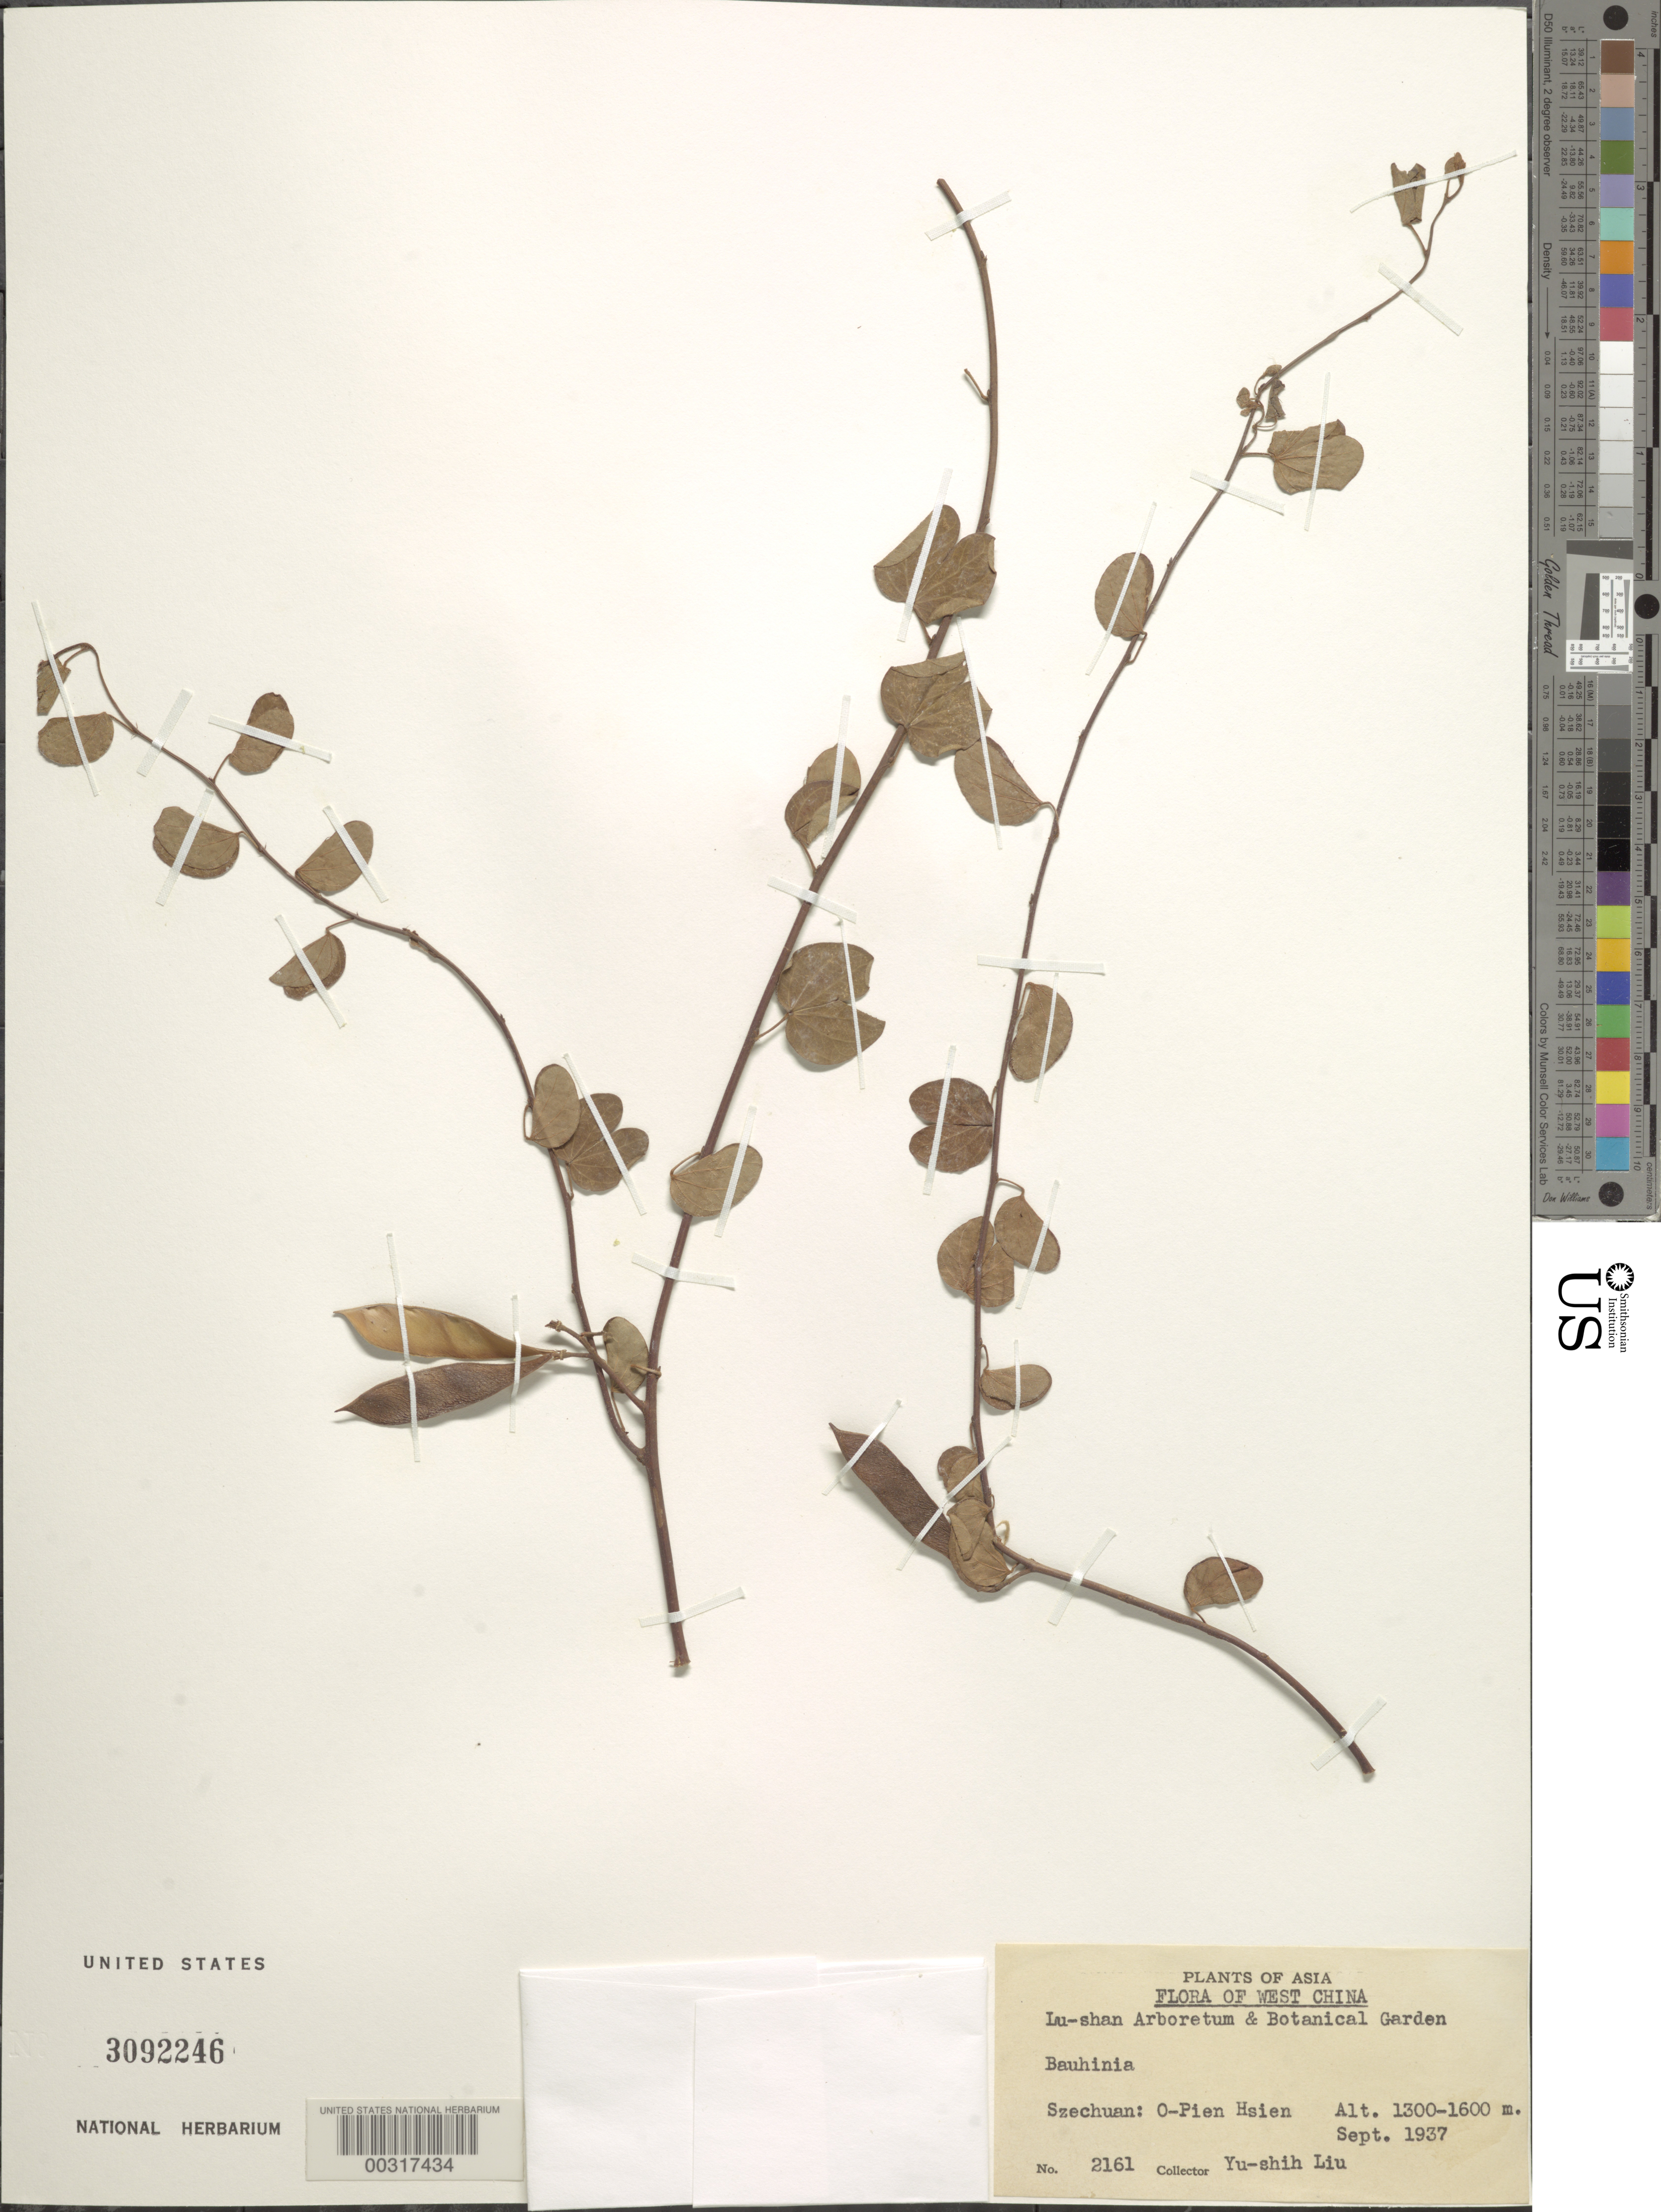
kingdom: Plantae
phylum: Tracheophyta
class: Magnoliopsida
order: Fabales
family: Fabaceae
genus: Phanera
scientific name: Phanera sp.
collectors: Y.-S. Liu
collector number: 2161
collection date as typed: Sep 1937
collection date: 1937-09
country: China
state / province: Sichuan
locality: O-pien hsien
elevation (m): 1500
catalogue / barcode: US 3092246